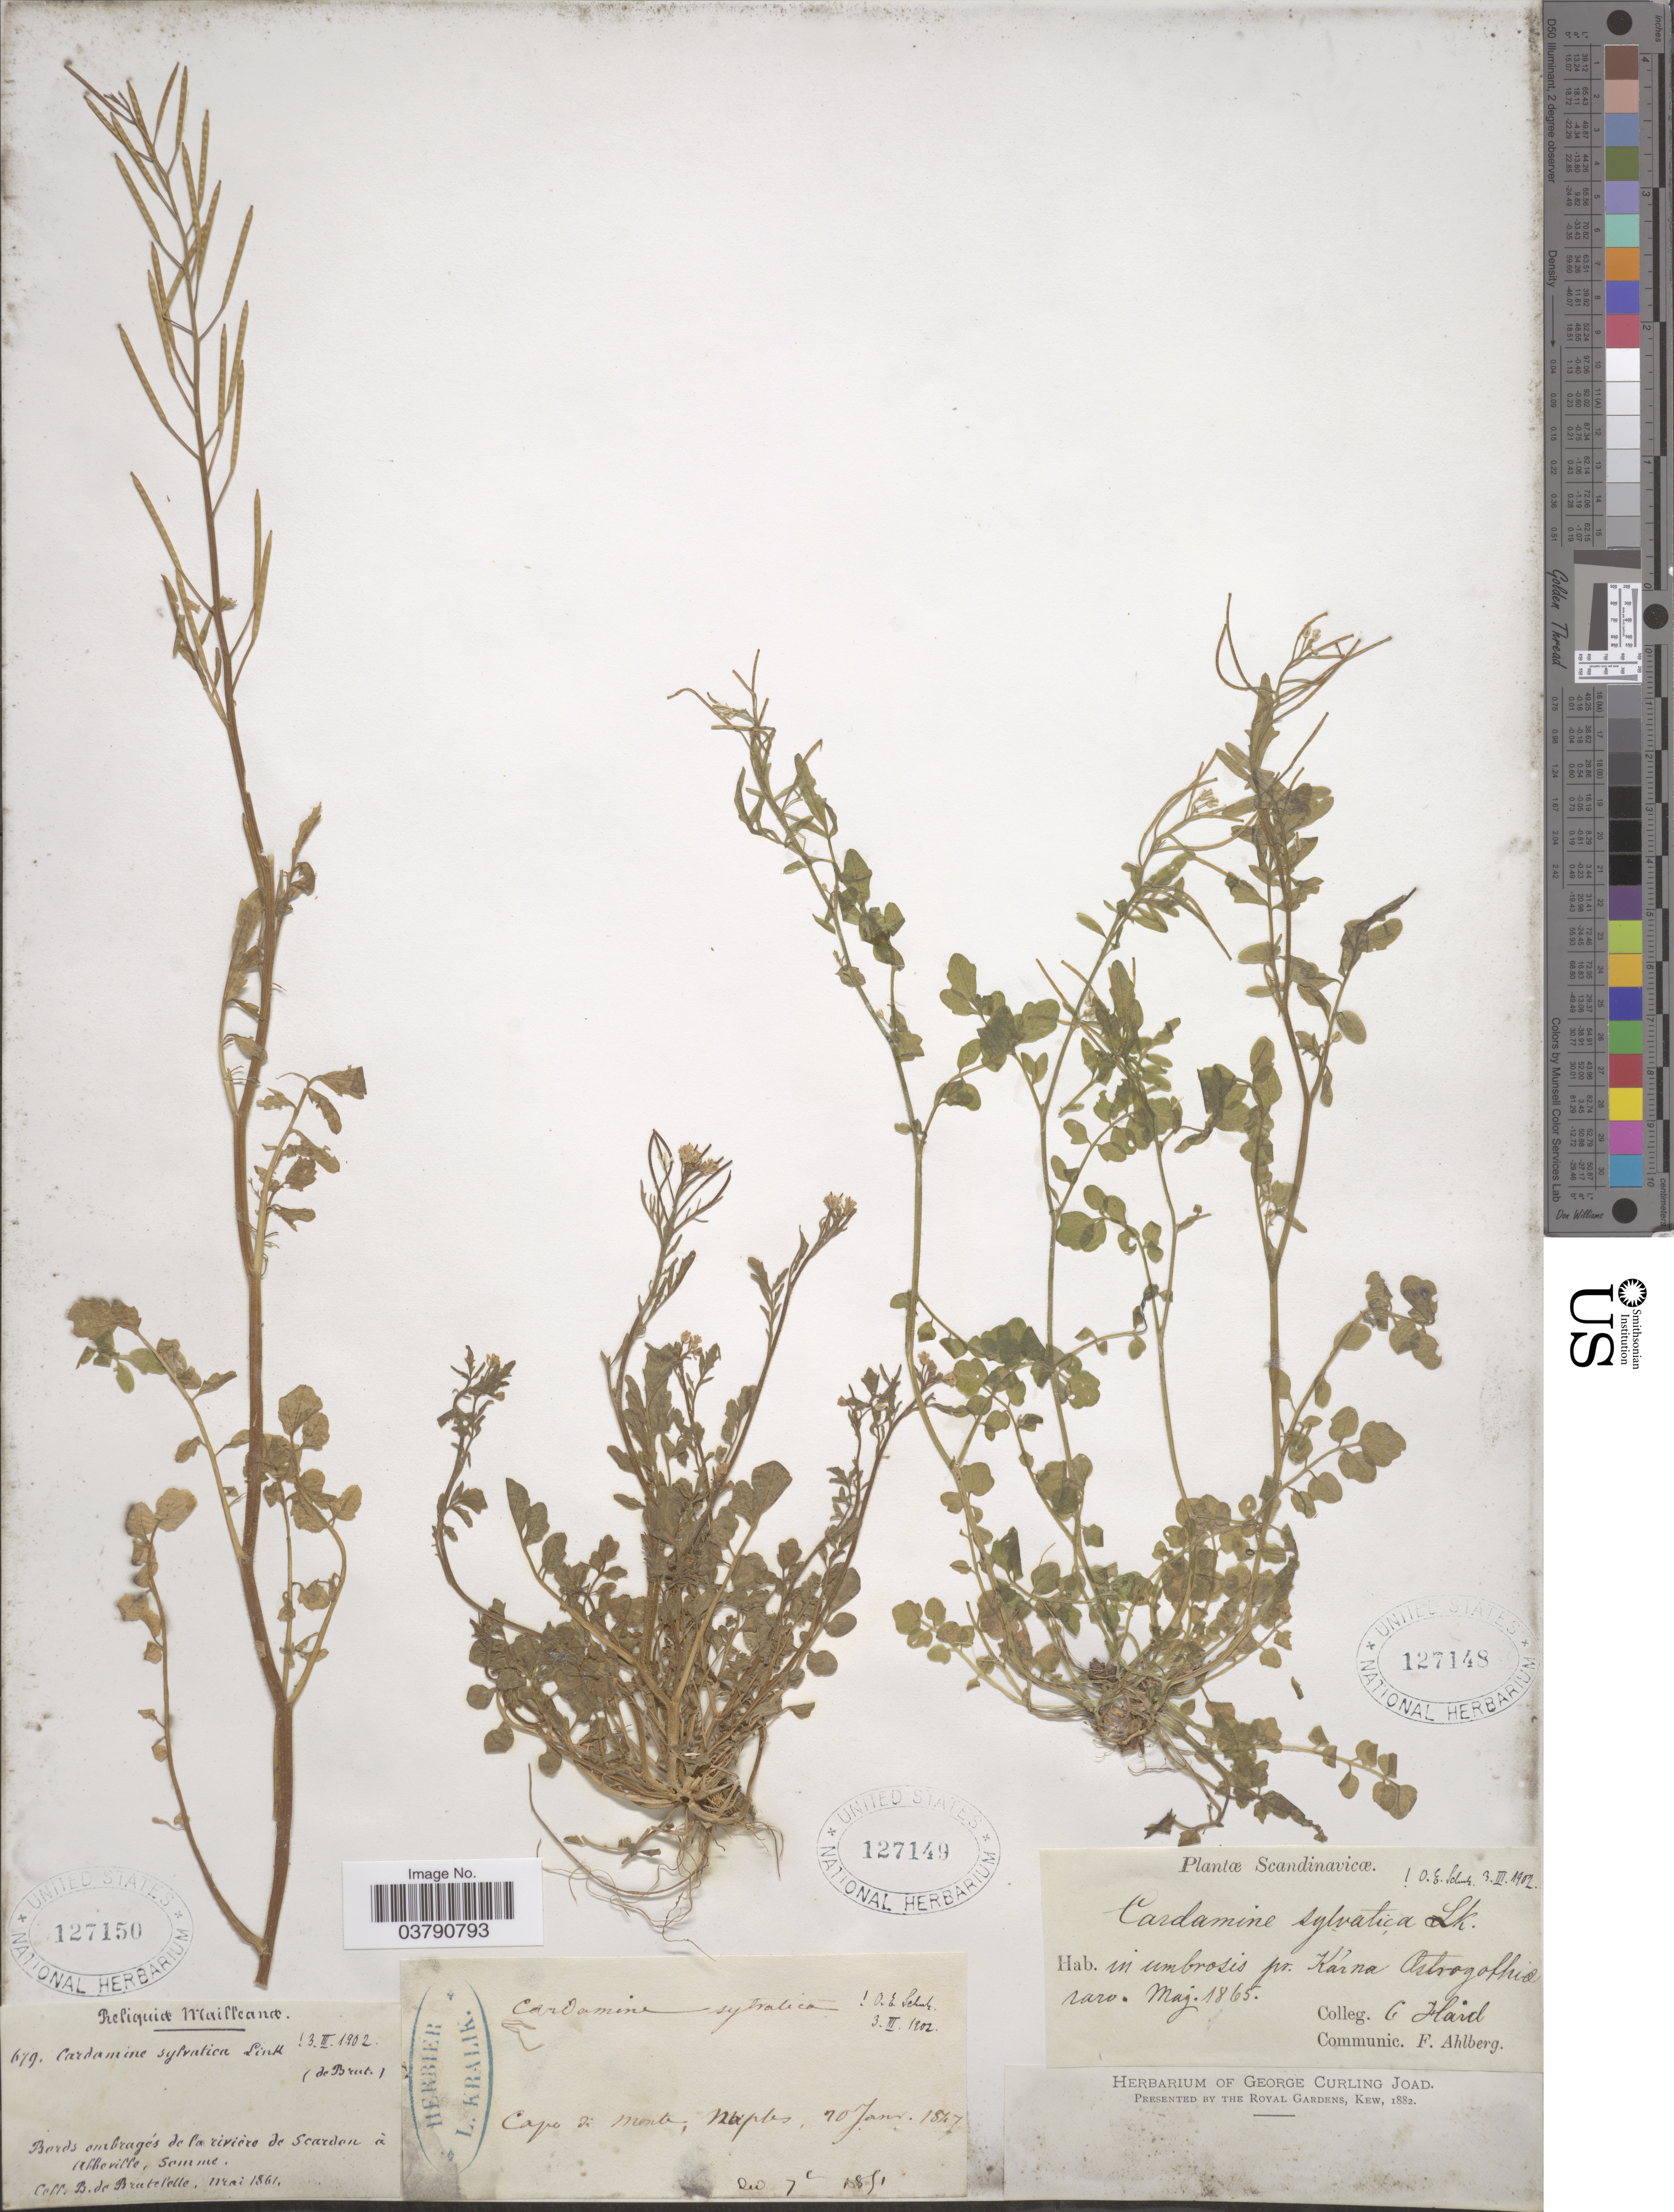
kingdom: Plantae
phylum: Tracheophyta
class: Magnoliopsida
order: Brassicales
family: Brassicaceae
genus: Cardamine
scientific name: Cardamine sylvatica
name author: Link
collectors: ex herb. L. Kralik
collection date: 1847-01-20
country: Italy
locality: Cape di monte, Naples.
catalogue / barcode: US 127149-2